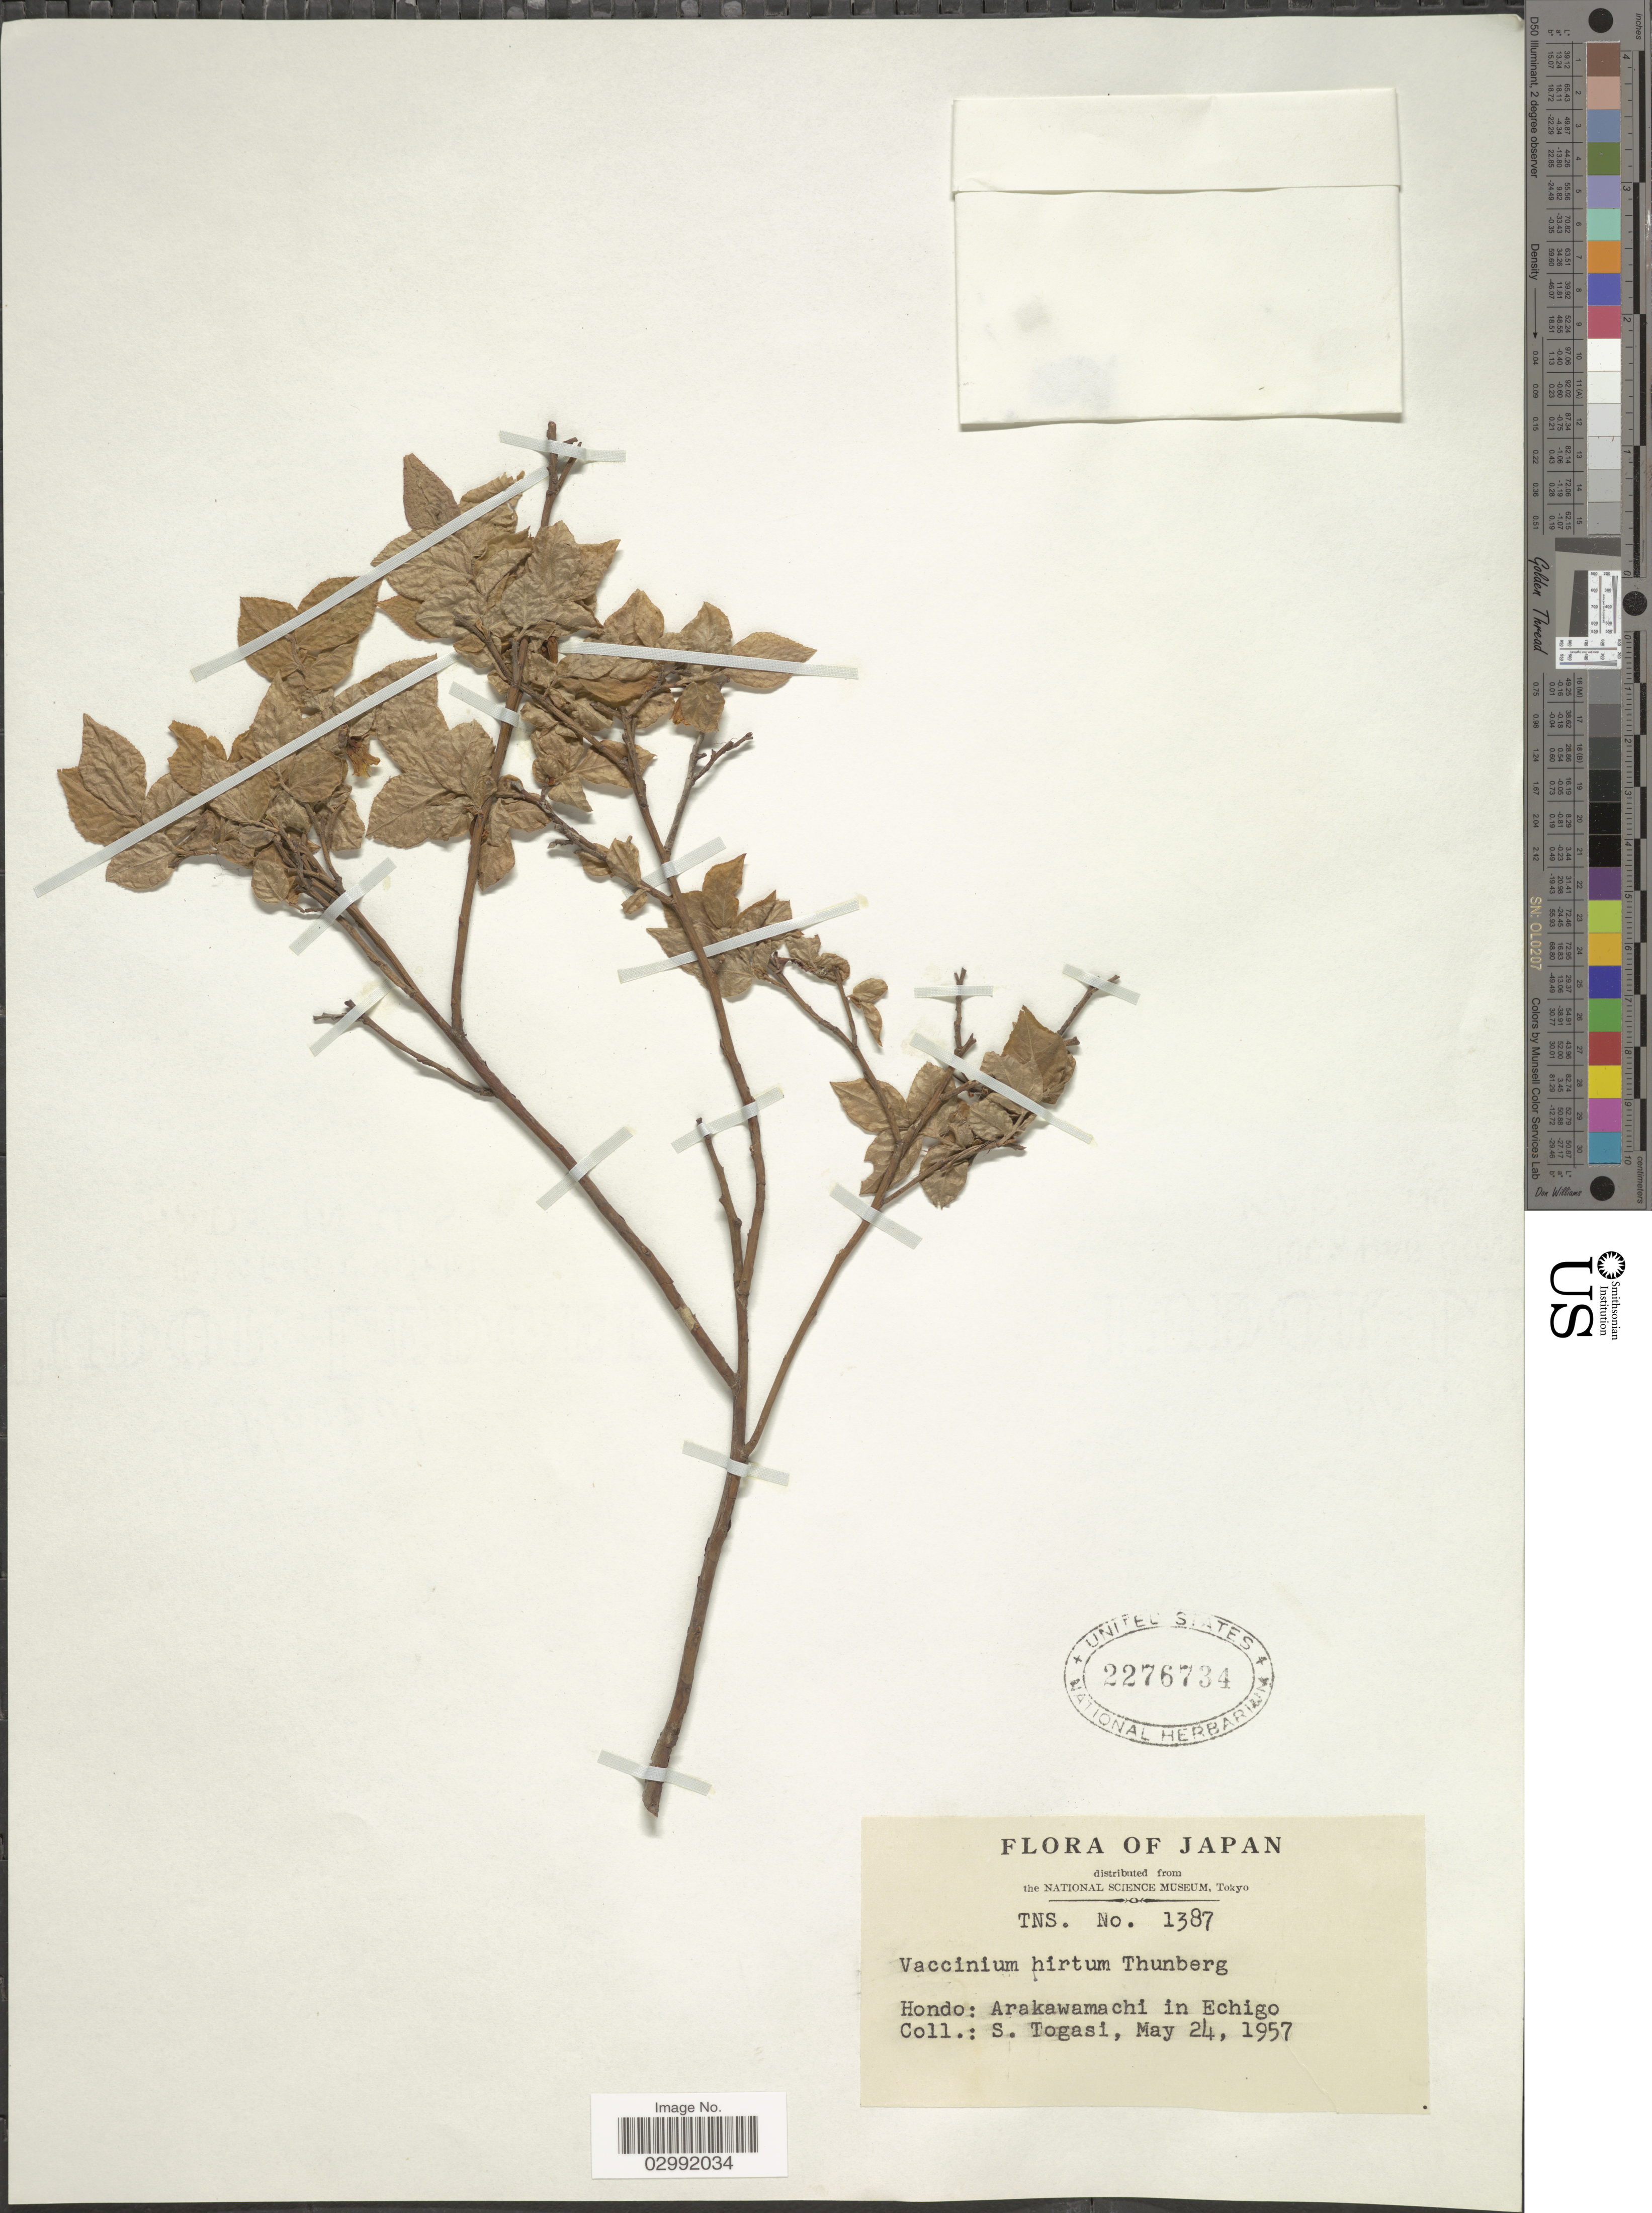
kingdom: Plantae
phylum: Tracheophyta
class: Magnoliopsida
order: Ericales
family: Ericaceae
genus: Vaccinium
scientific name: Vaccinium hirtum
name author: Thunb.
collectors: S. Togasi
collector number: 1387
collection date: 1957-05-24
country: Japan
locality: Hondo: Arakawamachi in Echigo.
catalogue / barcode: US 2276734